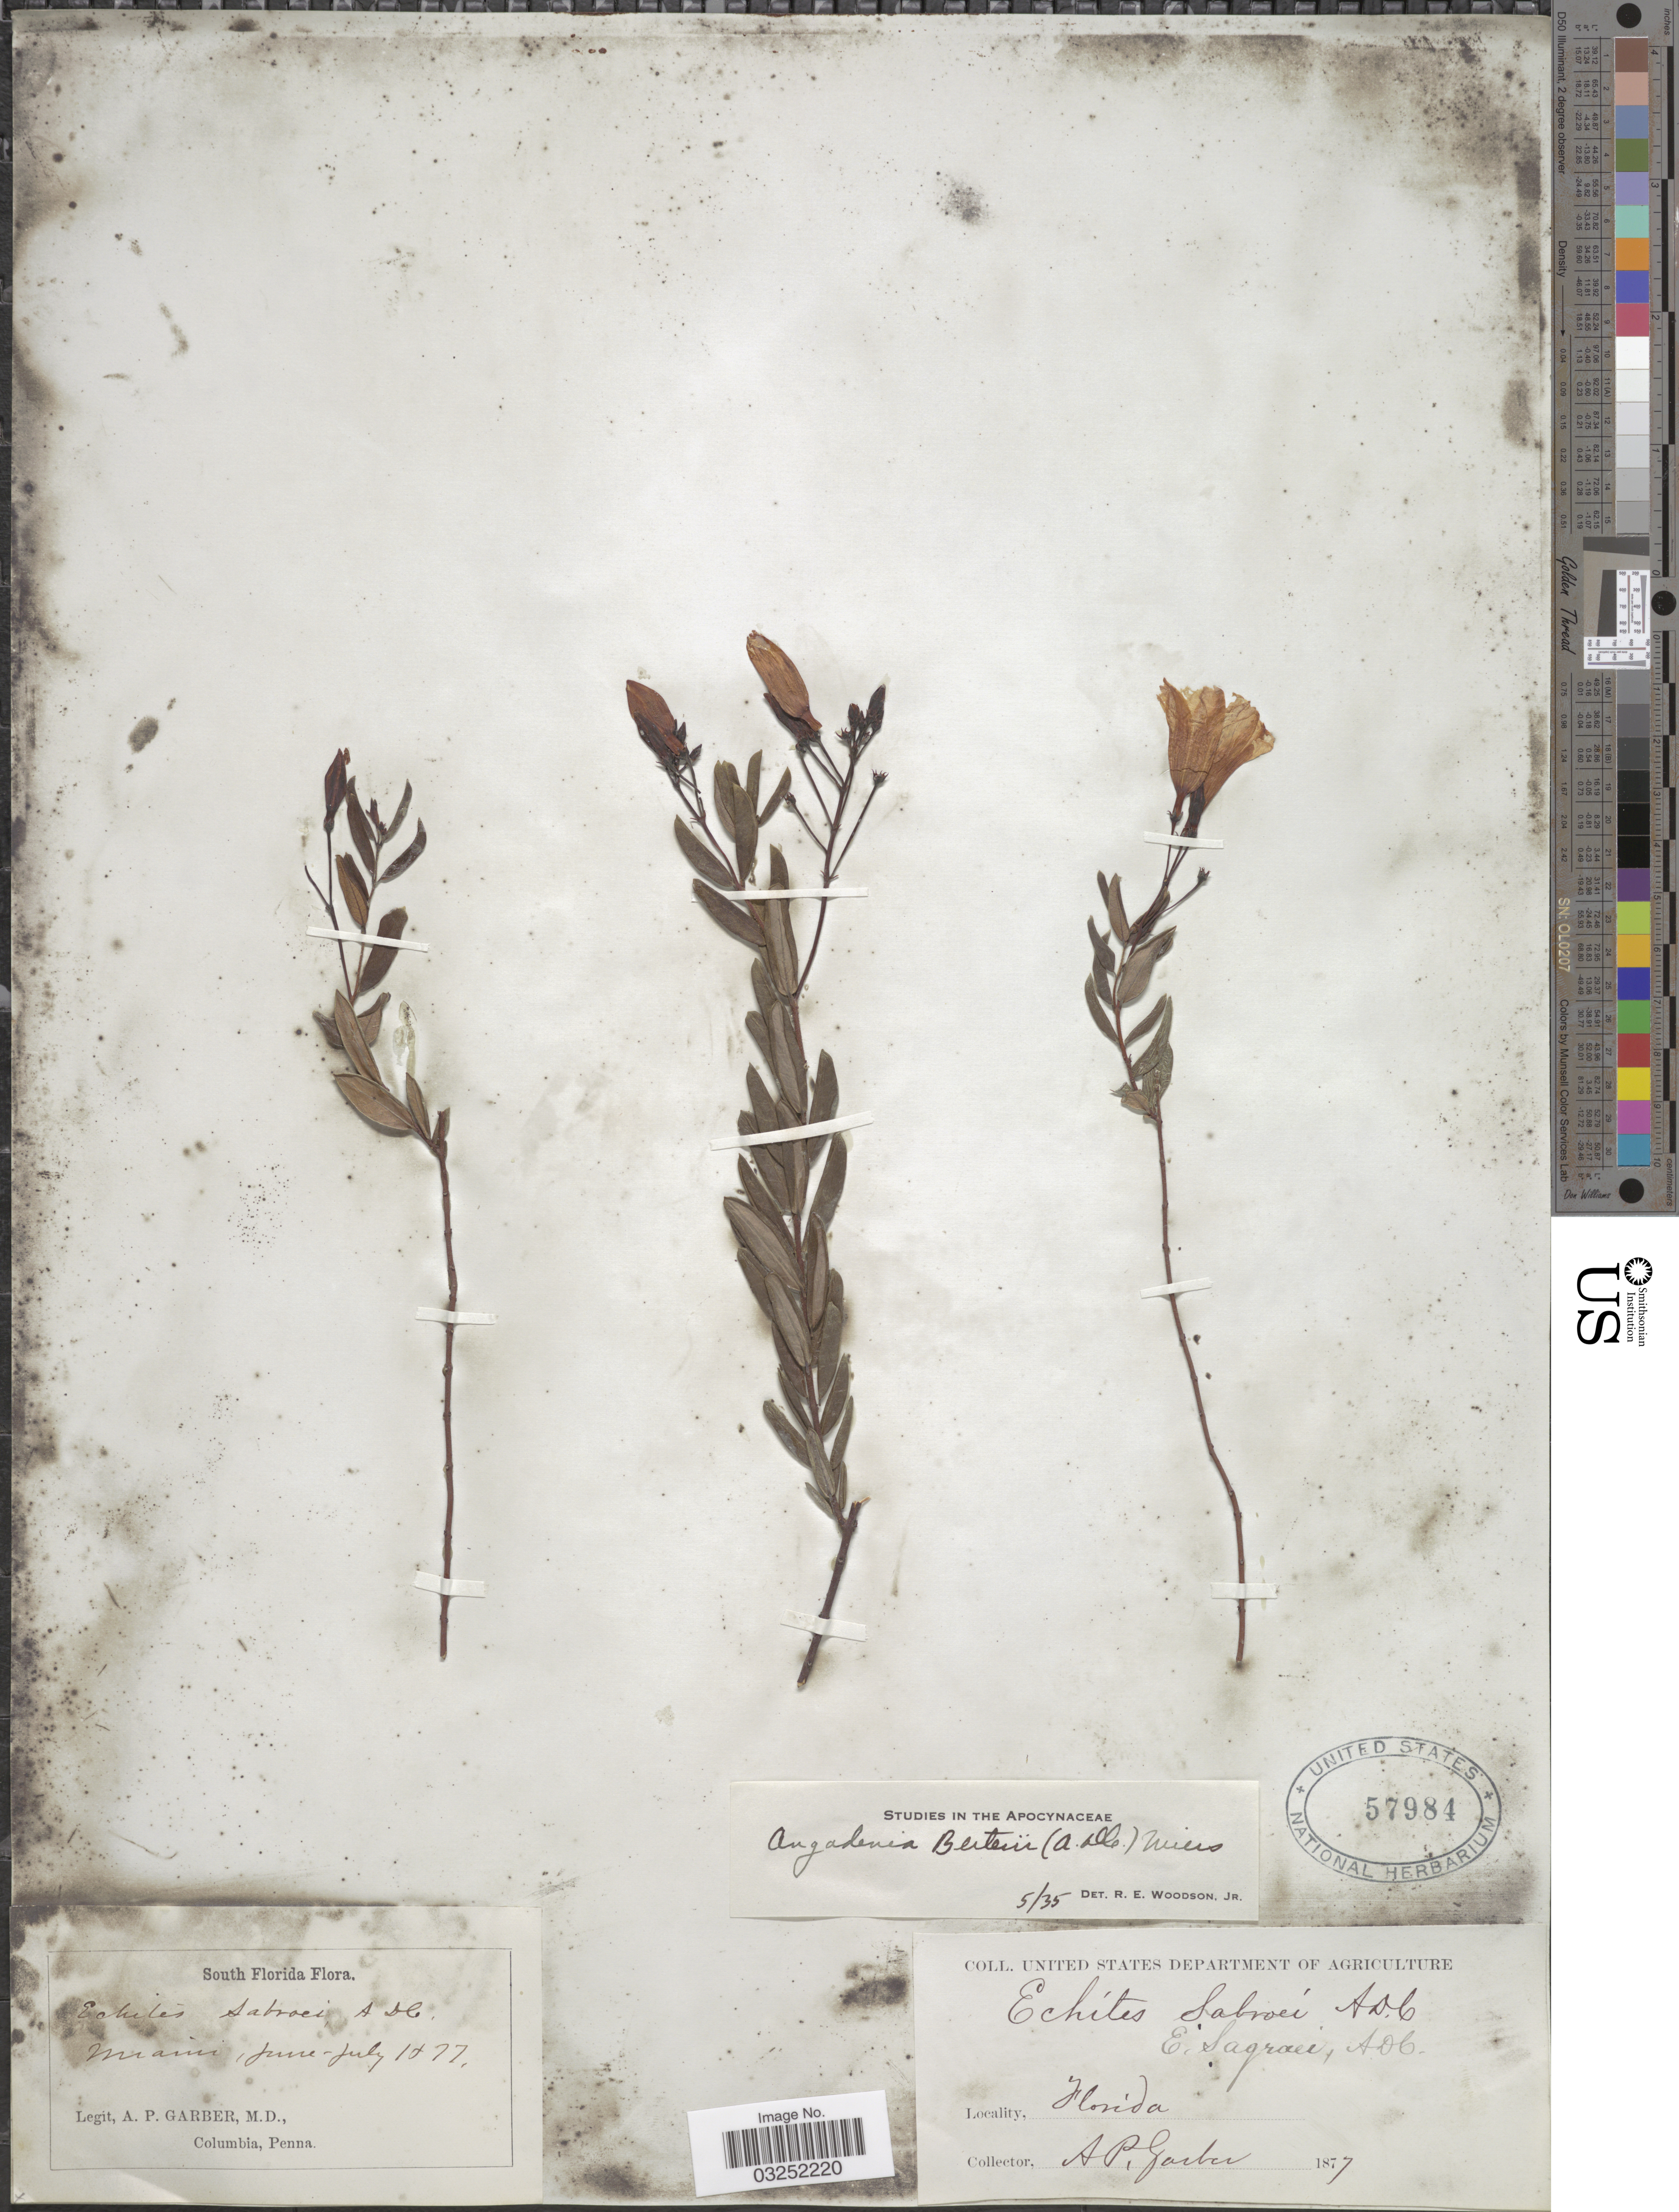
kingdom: Plantae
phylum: Tracheophyta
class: Magnoliopsida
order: Gentianales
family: Apocynaceae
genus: Angadenia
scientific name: Angadenia berteroi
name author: (A. DC.) Miers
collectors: A. P. Garber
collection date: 1877-06/1877-07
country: United States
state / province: Florida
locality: Miami.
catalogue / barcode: US 57984